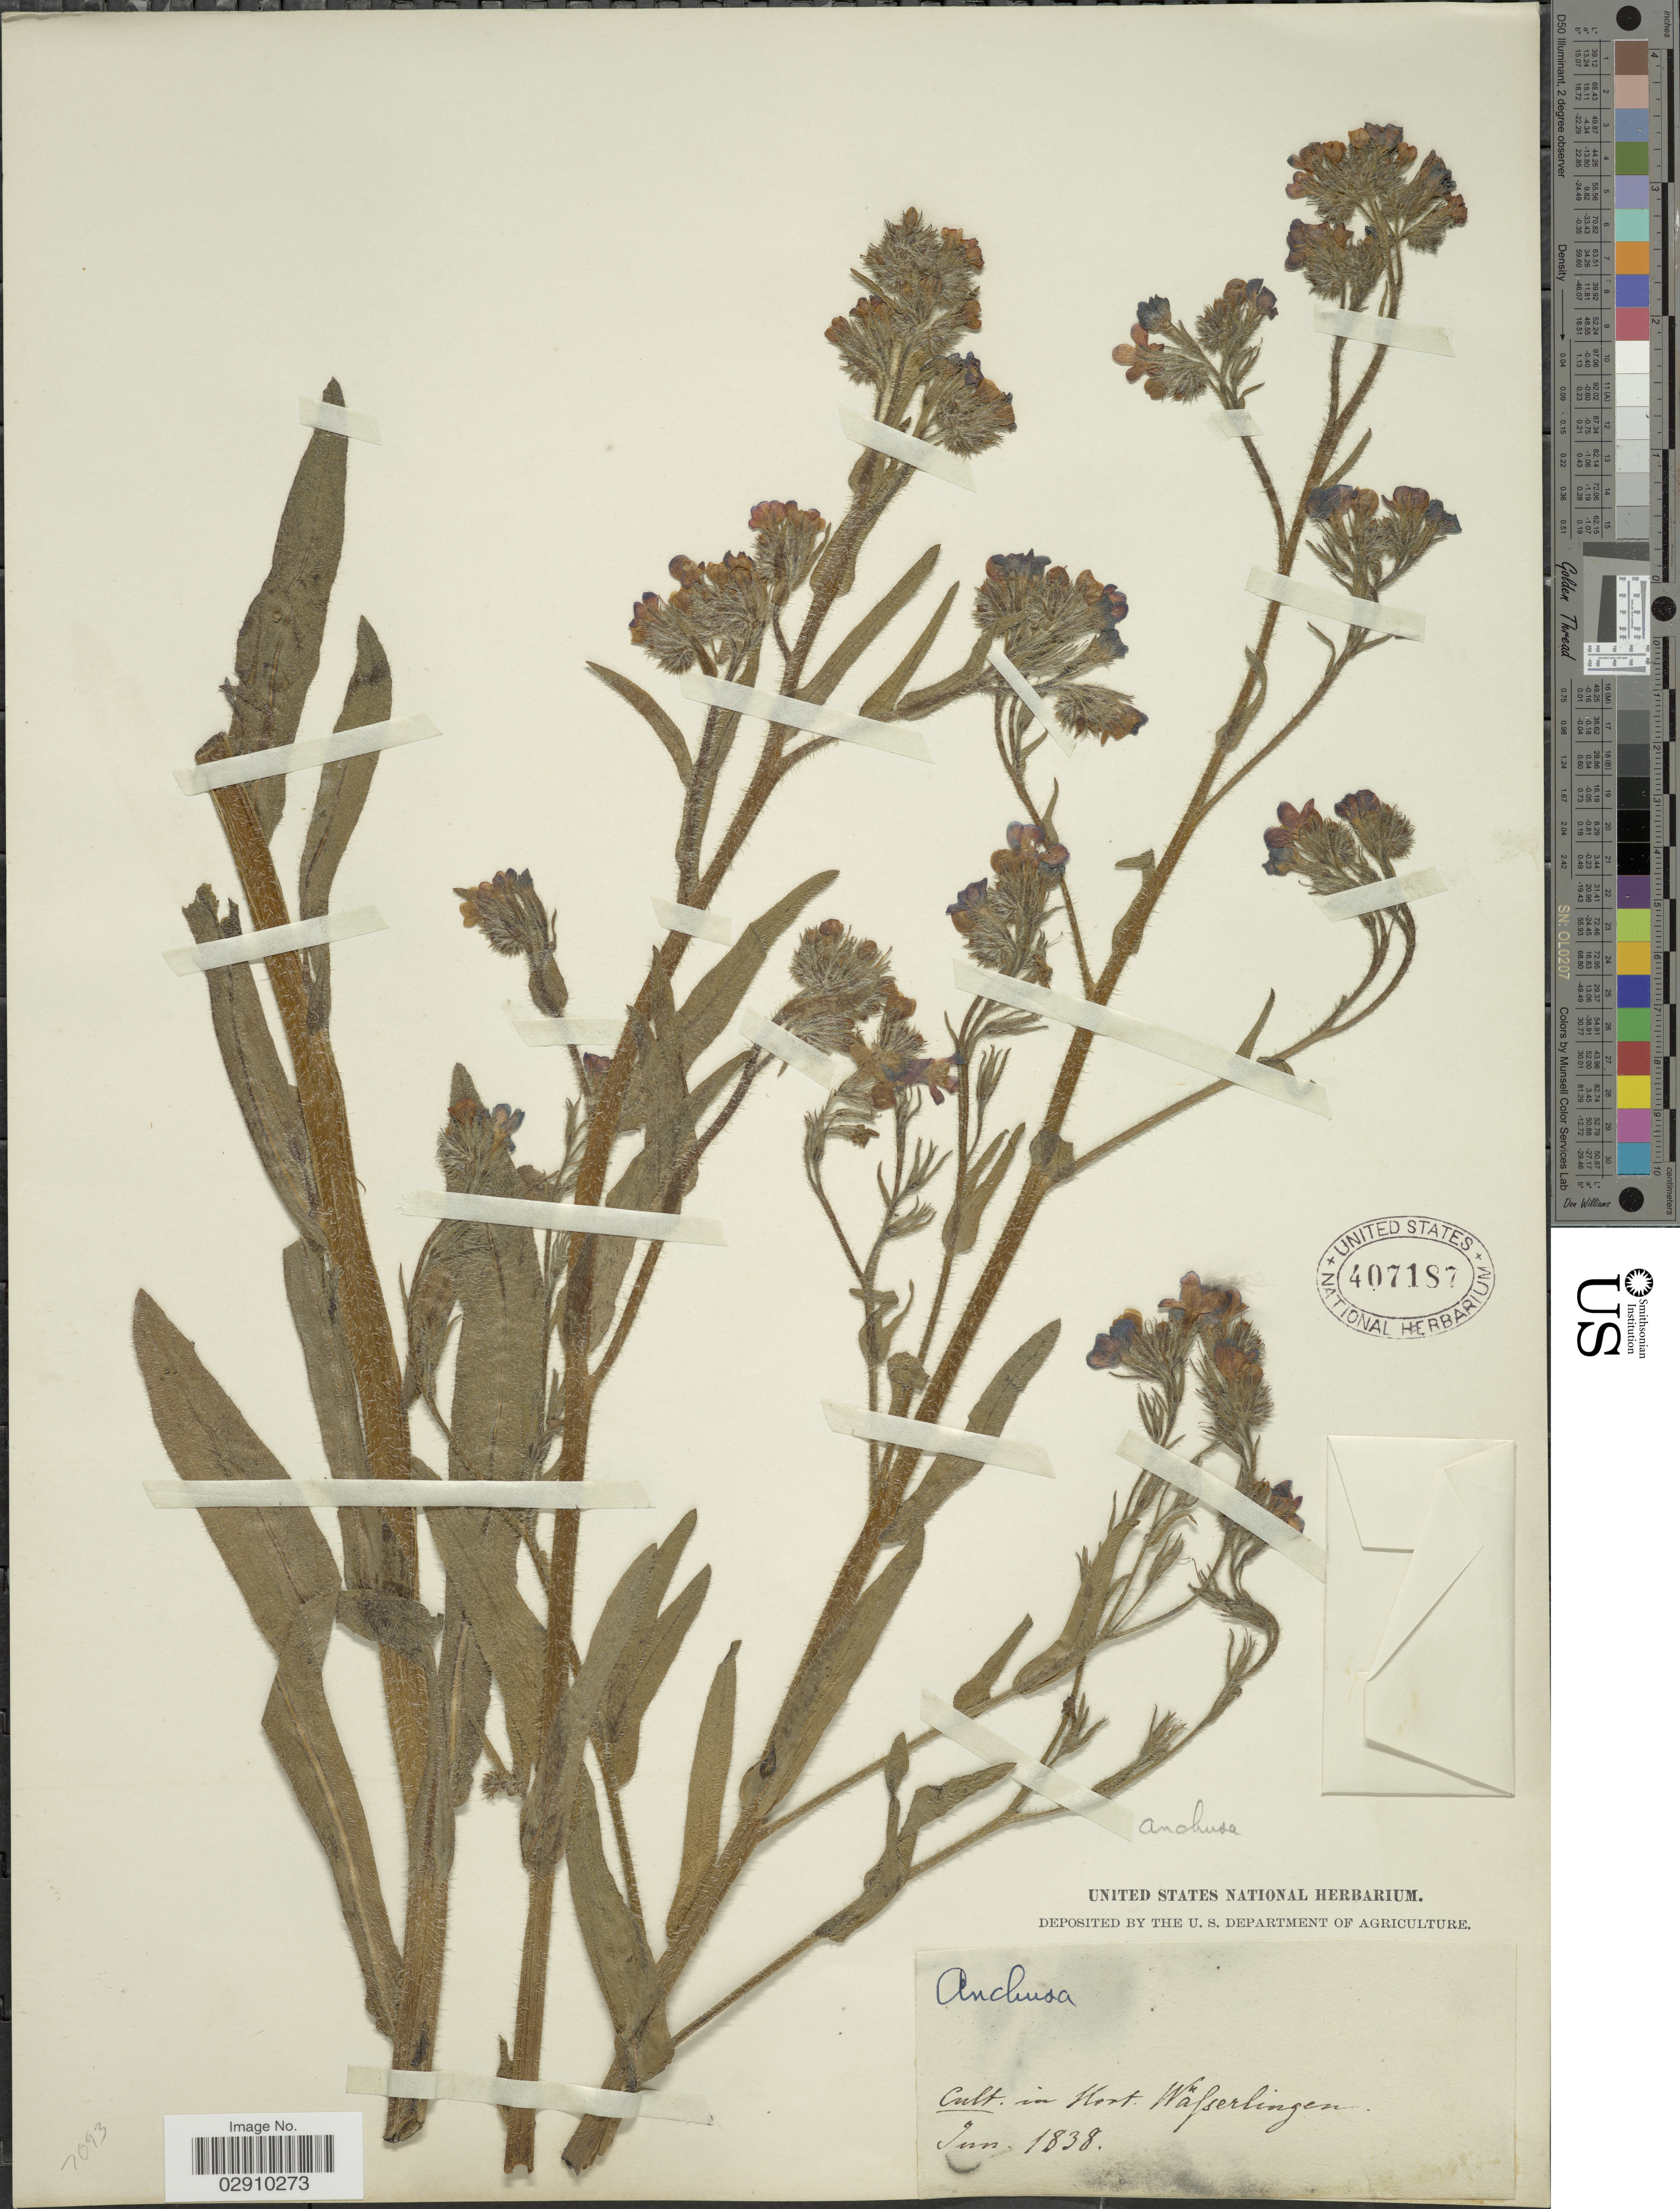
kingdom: Plantae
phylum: Tracheophyta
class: Magnoliopsida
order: Boraginales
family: Boraginaceae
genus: Anchusa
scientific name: Anchusa sp.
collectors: ex herb. United States National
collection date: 1838-06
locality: Hort. Wäfserlingen.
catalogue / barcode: US 407187